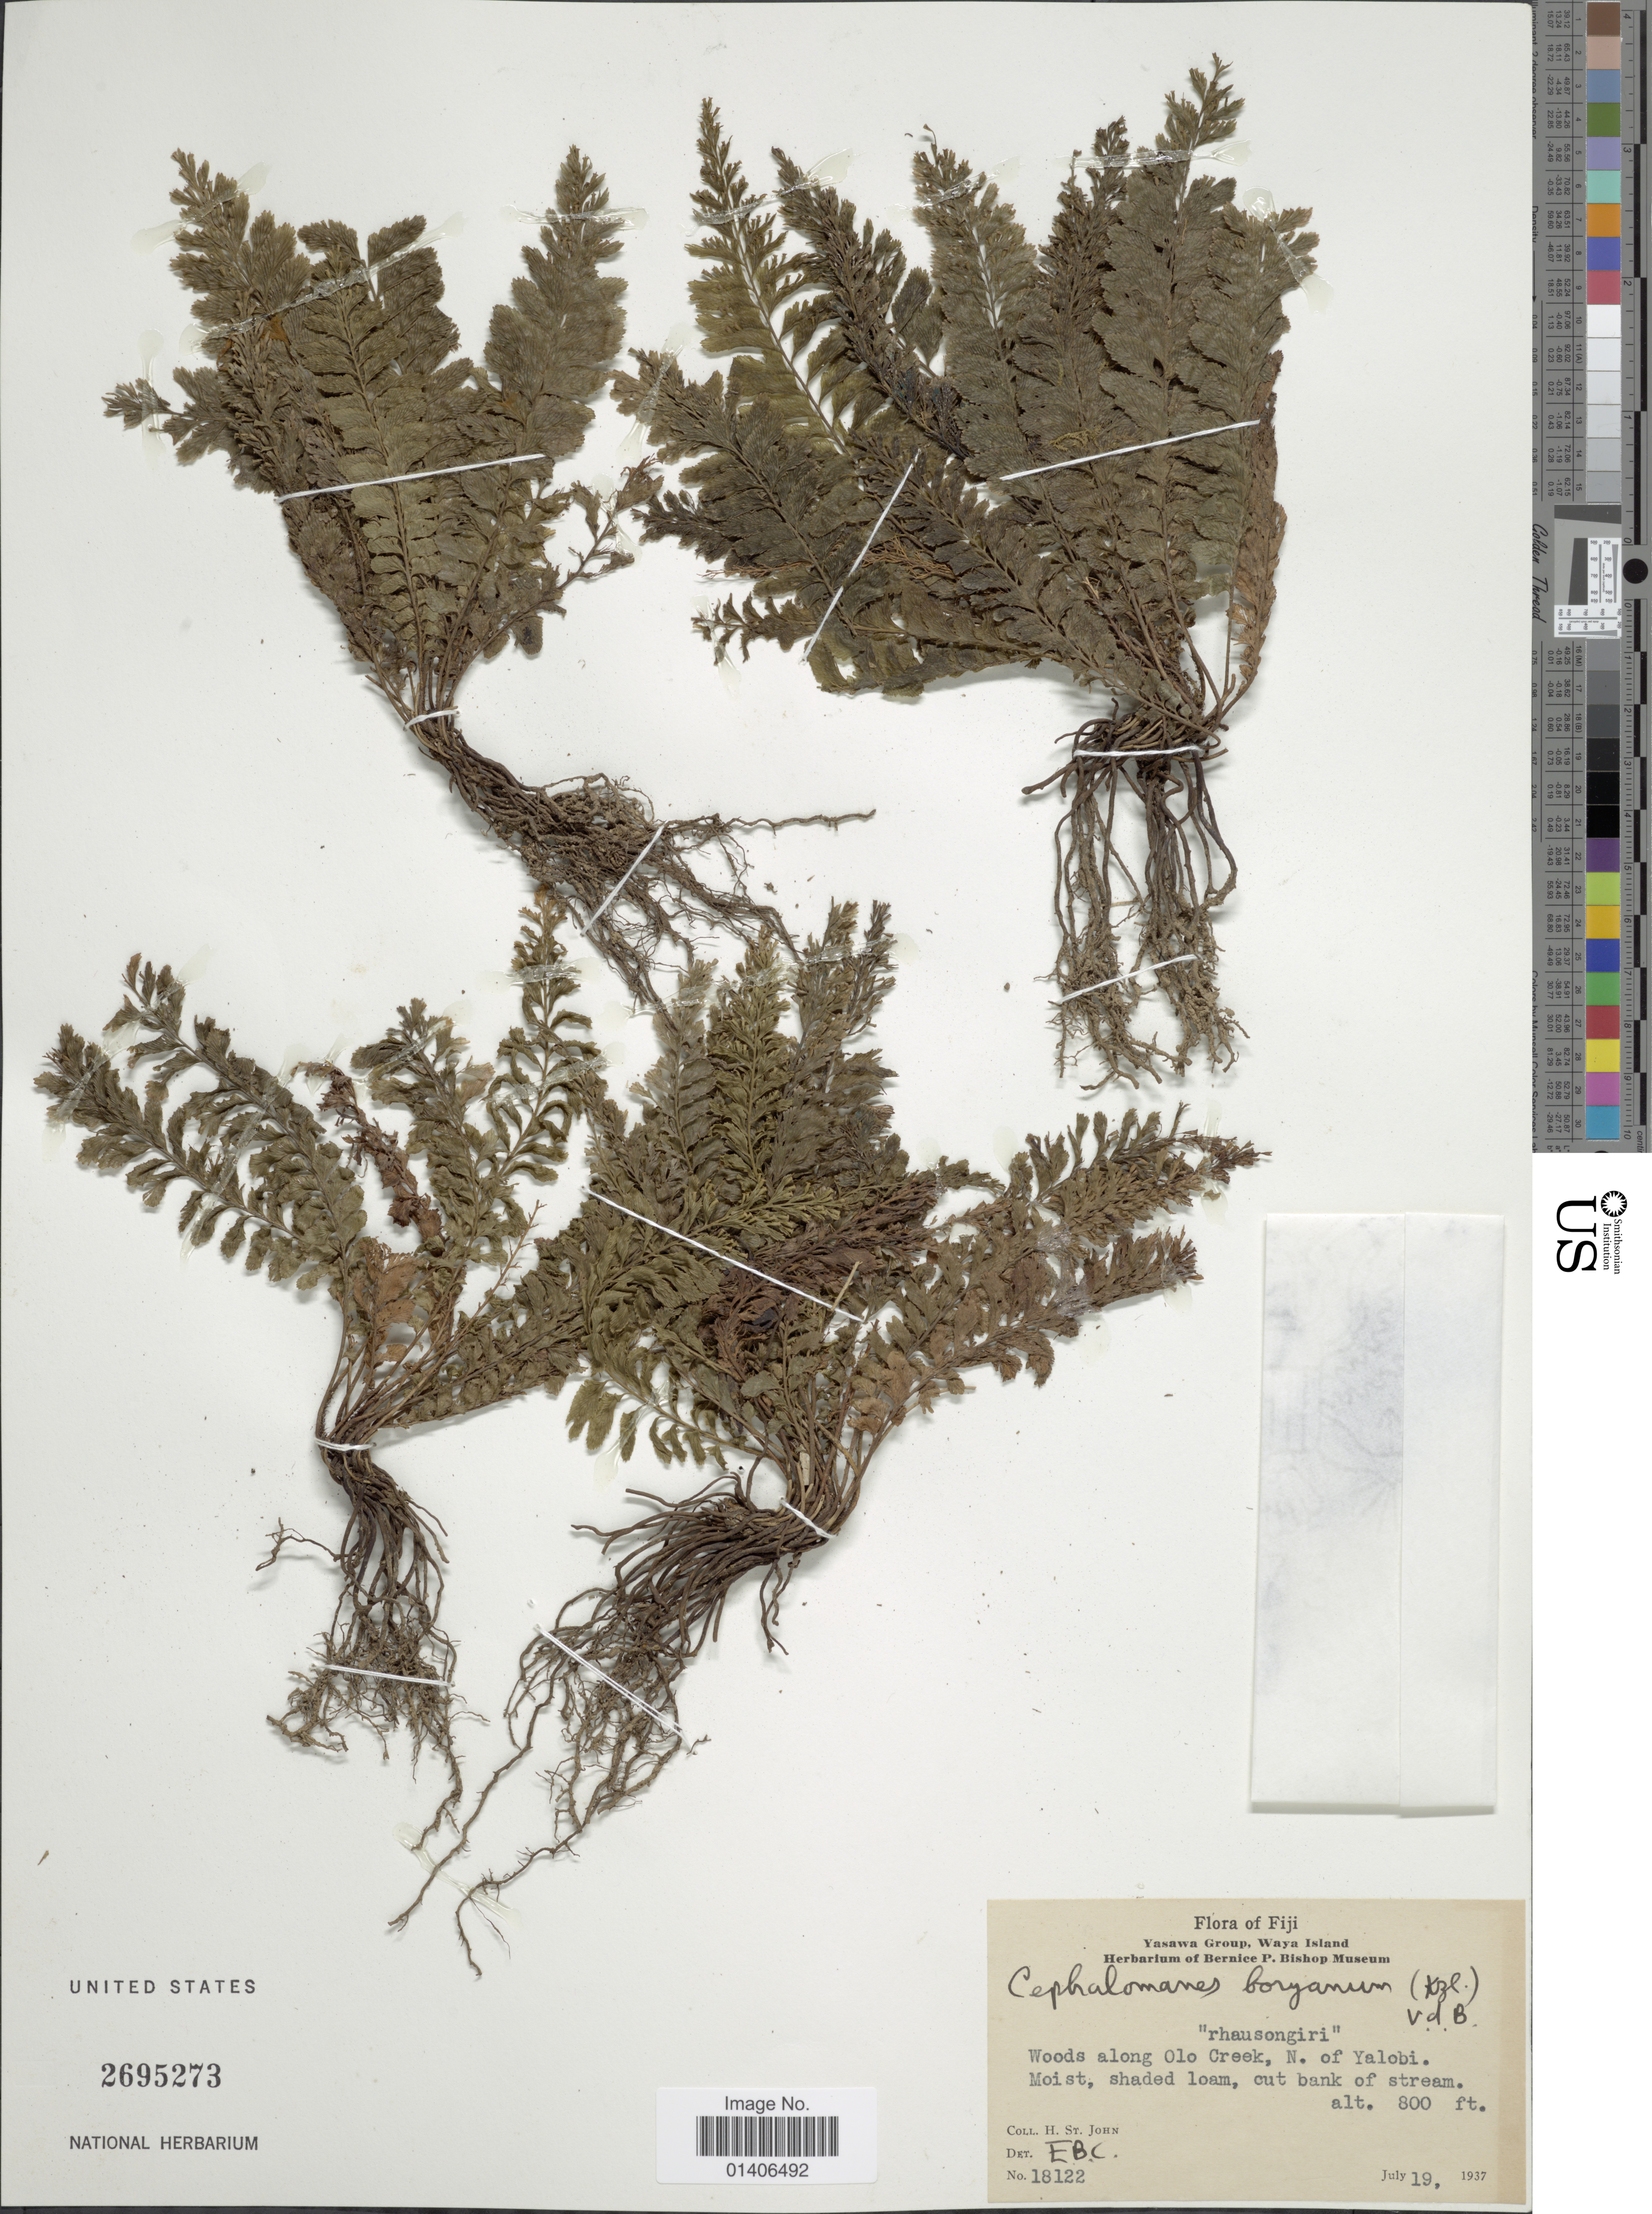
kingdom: Plantae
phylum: Tracheophyta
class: Polypodiopsida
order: Hymenophyllales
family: Hymenophyllaceae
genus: Cephalomanes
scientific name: Cephalomanes atrovirens subsp. boryanum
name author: (Kunze) K. Iwats.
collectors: H. St. John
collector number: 18122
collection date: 1937-07-19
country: Fiji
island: Waya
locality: Yasawa Group, Waya Island, Woods along Olo Creek, N. of Yalobi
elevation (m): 244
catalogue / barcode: US 2695273